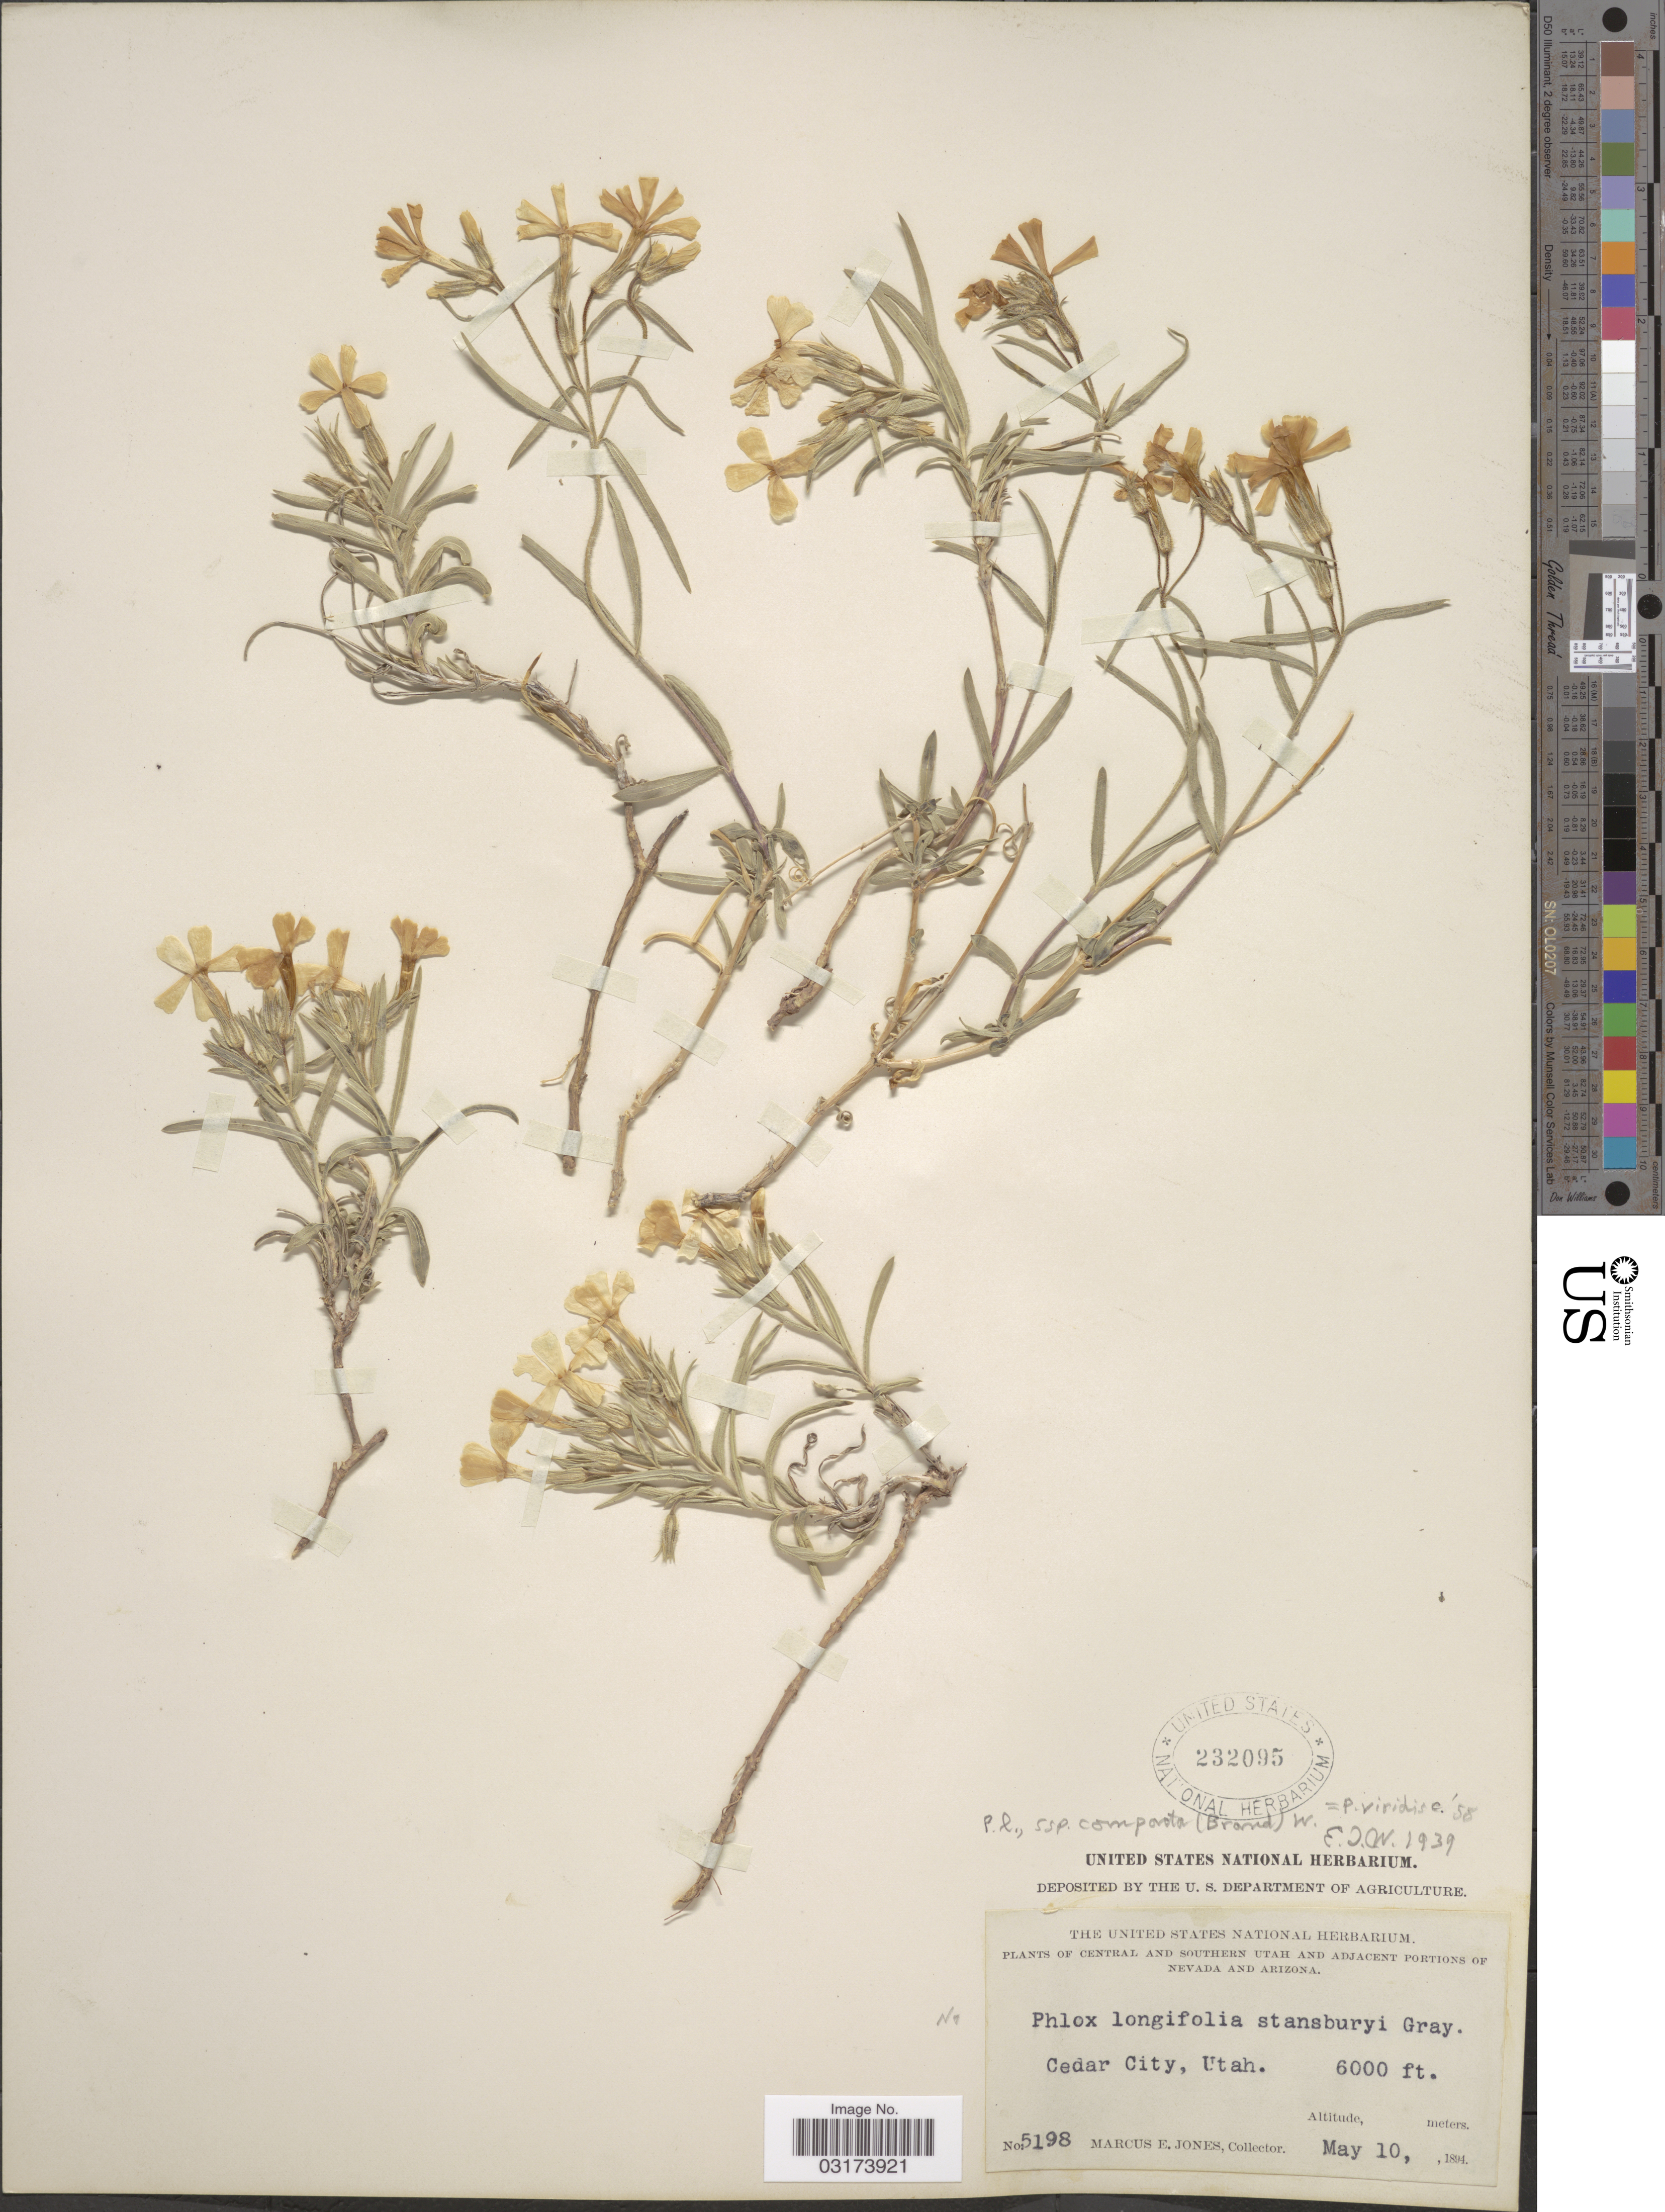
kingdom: Plantae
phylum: Tracheophyta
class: Magnoliopsida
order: Ericales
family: Polemoniaceae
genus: Phlox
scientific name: Phlox longifolia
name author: Nutt.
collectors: M. E. Jones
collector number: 5198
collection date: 1894-05-10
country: United States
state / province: Utah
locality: Central and Southern Utah, Cedar City.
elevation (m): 1829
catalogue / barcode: US 232095